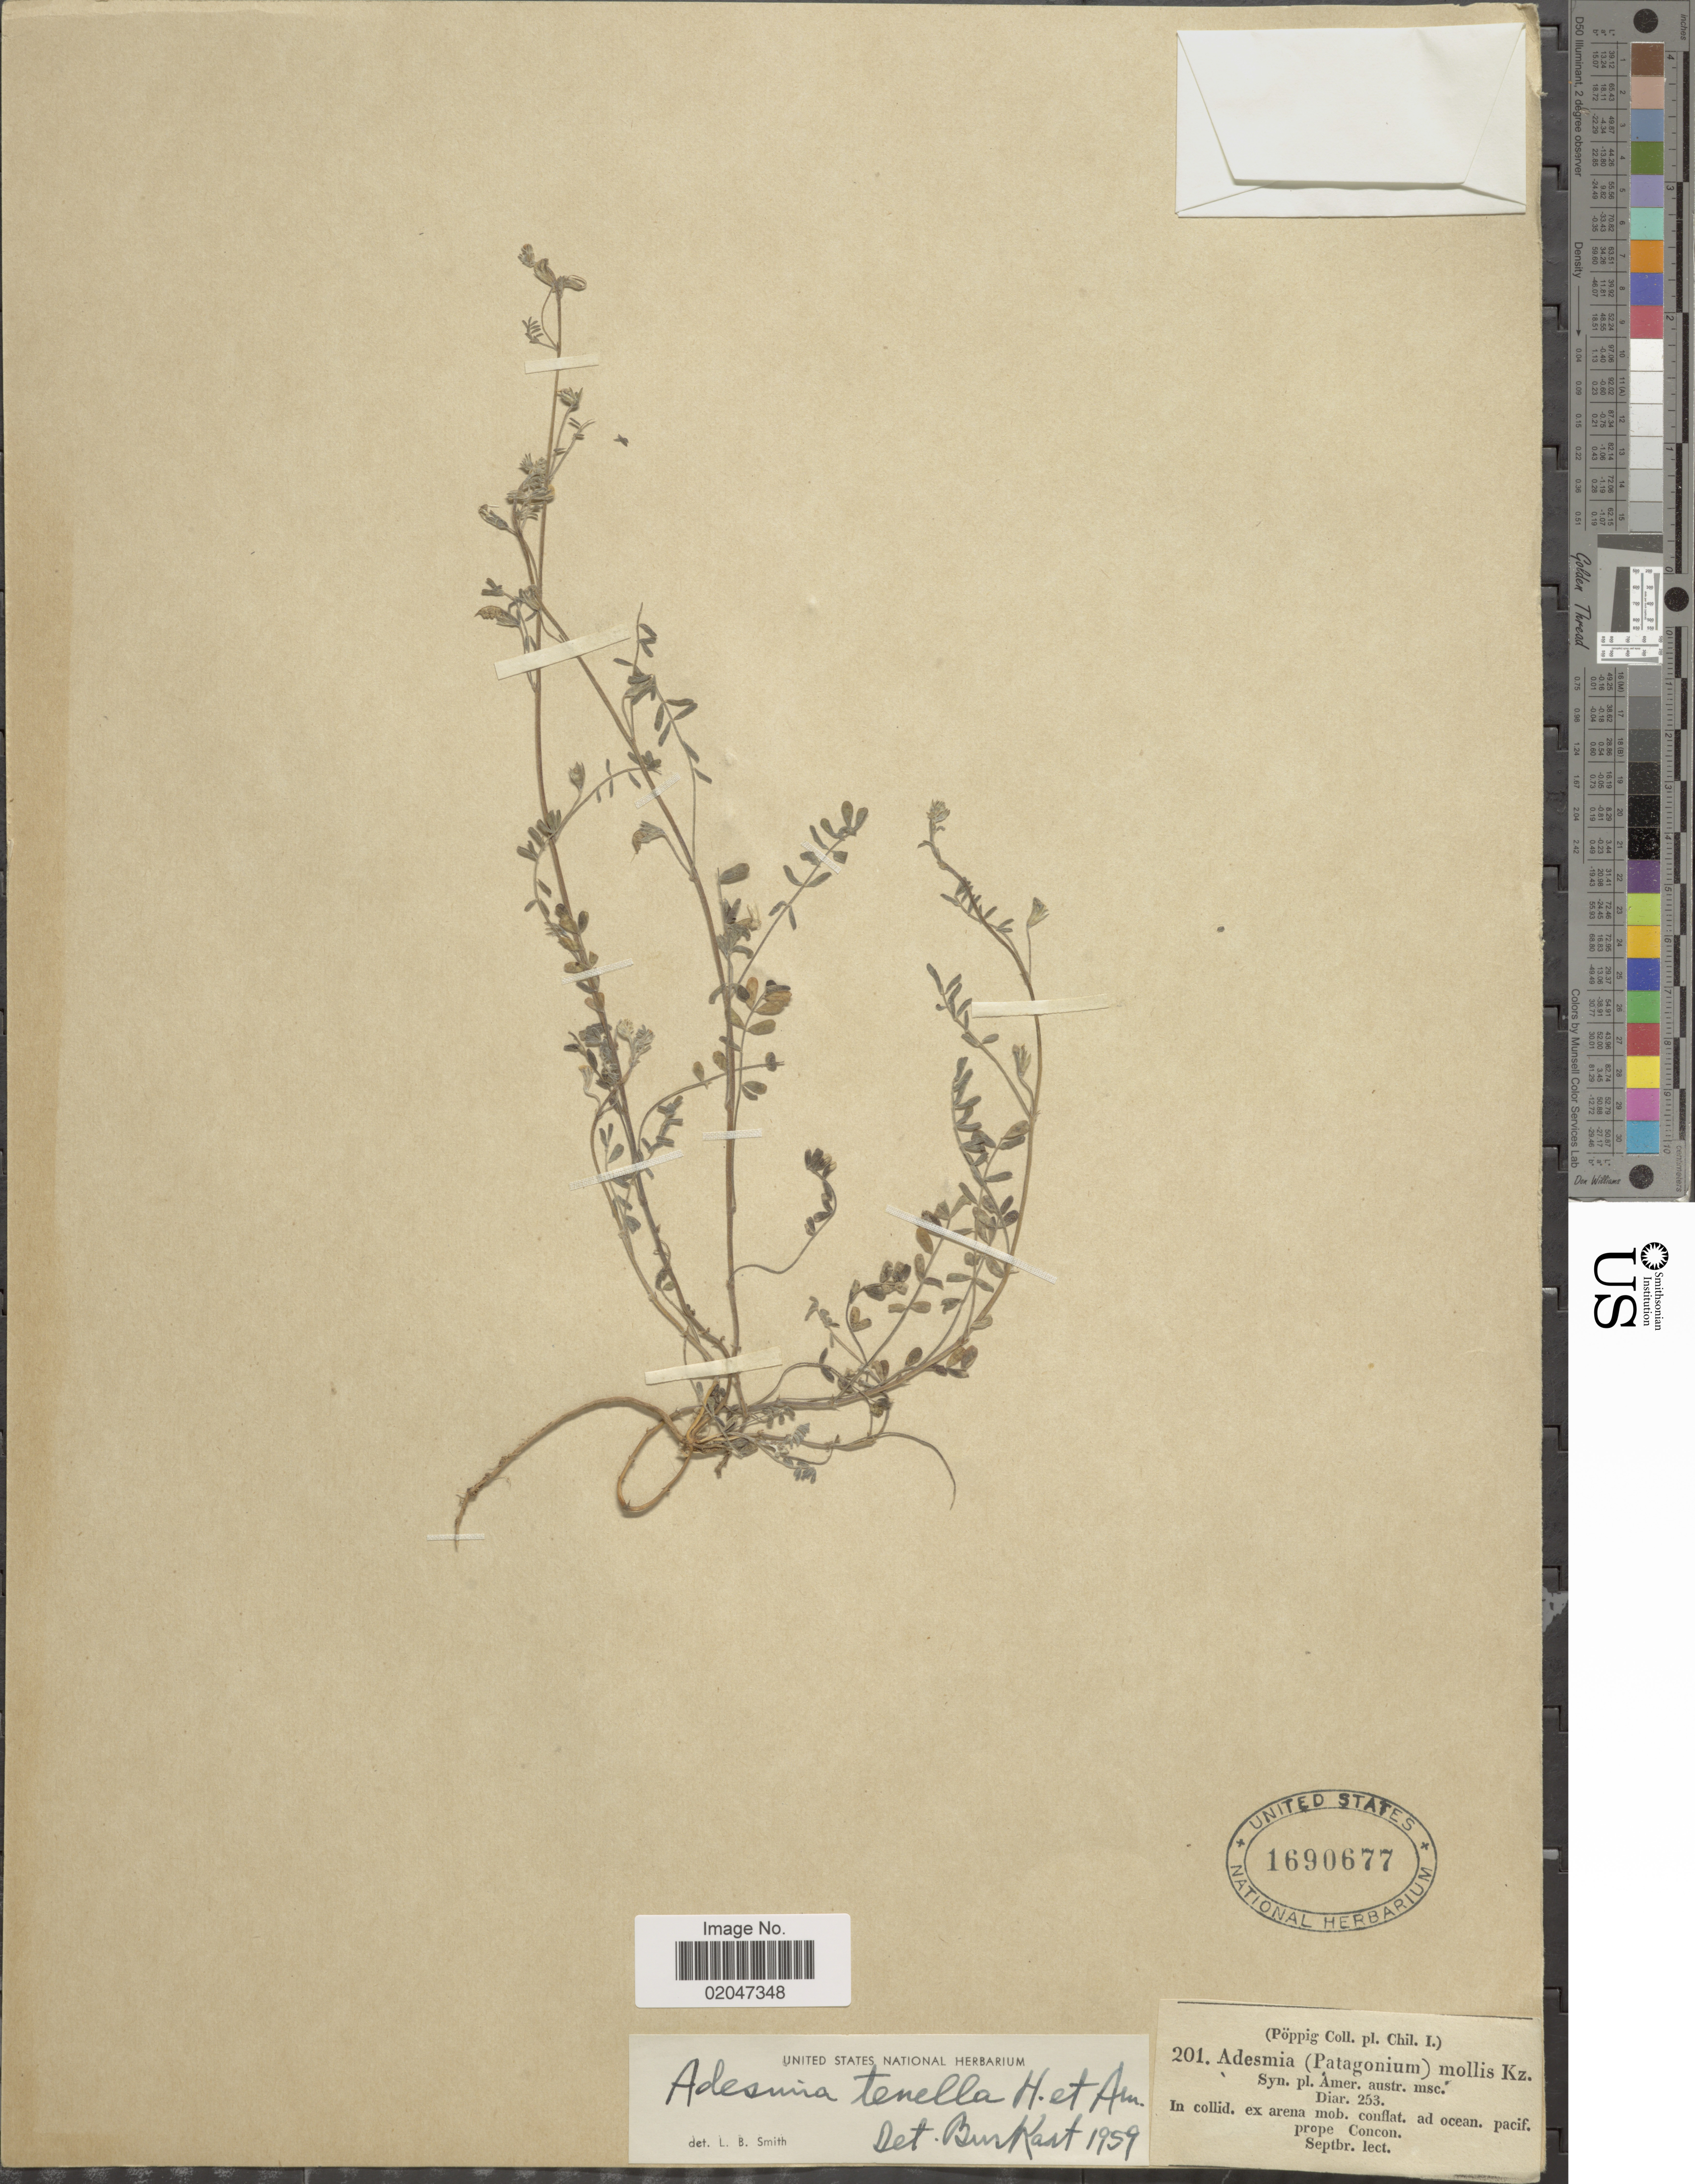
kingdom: Plantae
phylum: Tracheophyta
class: Magnoliopsida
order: Fabales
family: Fabaceae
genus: Adesmia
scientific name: Adesmia tenella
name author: Hook. & Arn.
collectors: -. Poppig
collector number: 201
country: Chile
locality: Chil. I. Syn. pl. Amer. austr. msc. Diar. 253. In collid. ex arena mob. conflat. ad ocean. pacif. prope Concon. Septbr. lect.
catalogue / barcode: US 1690677